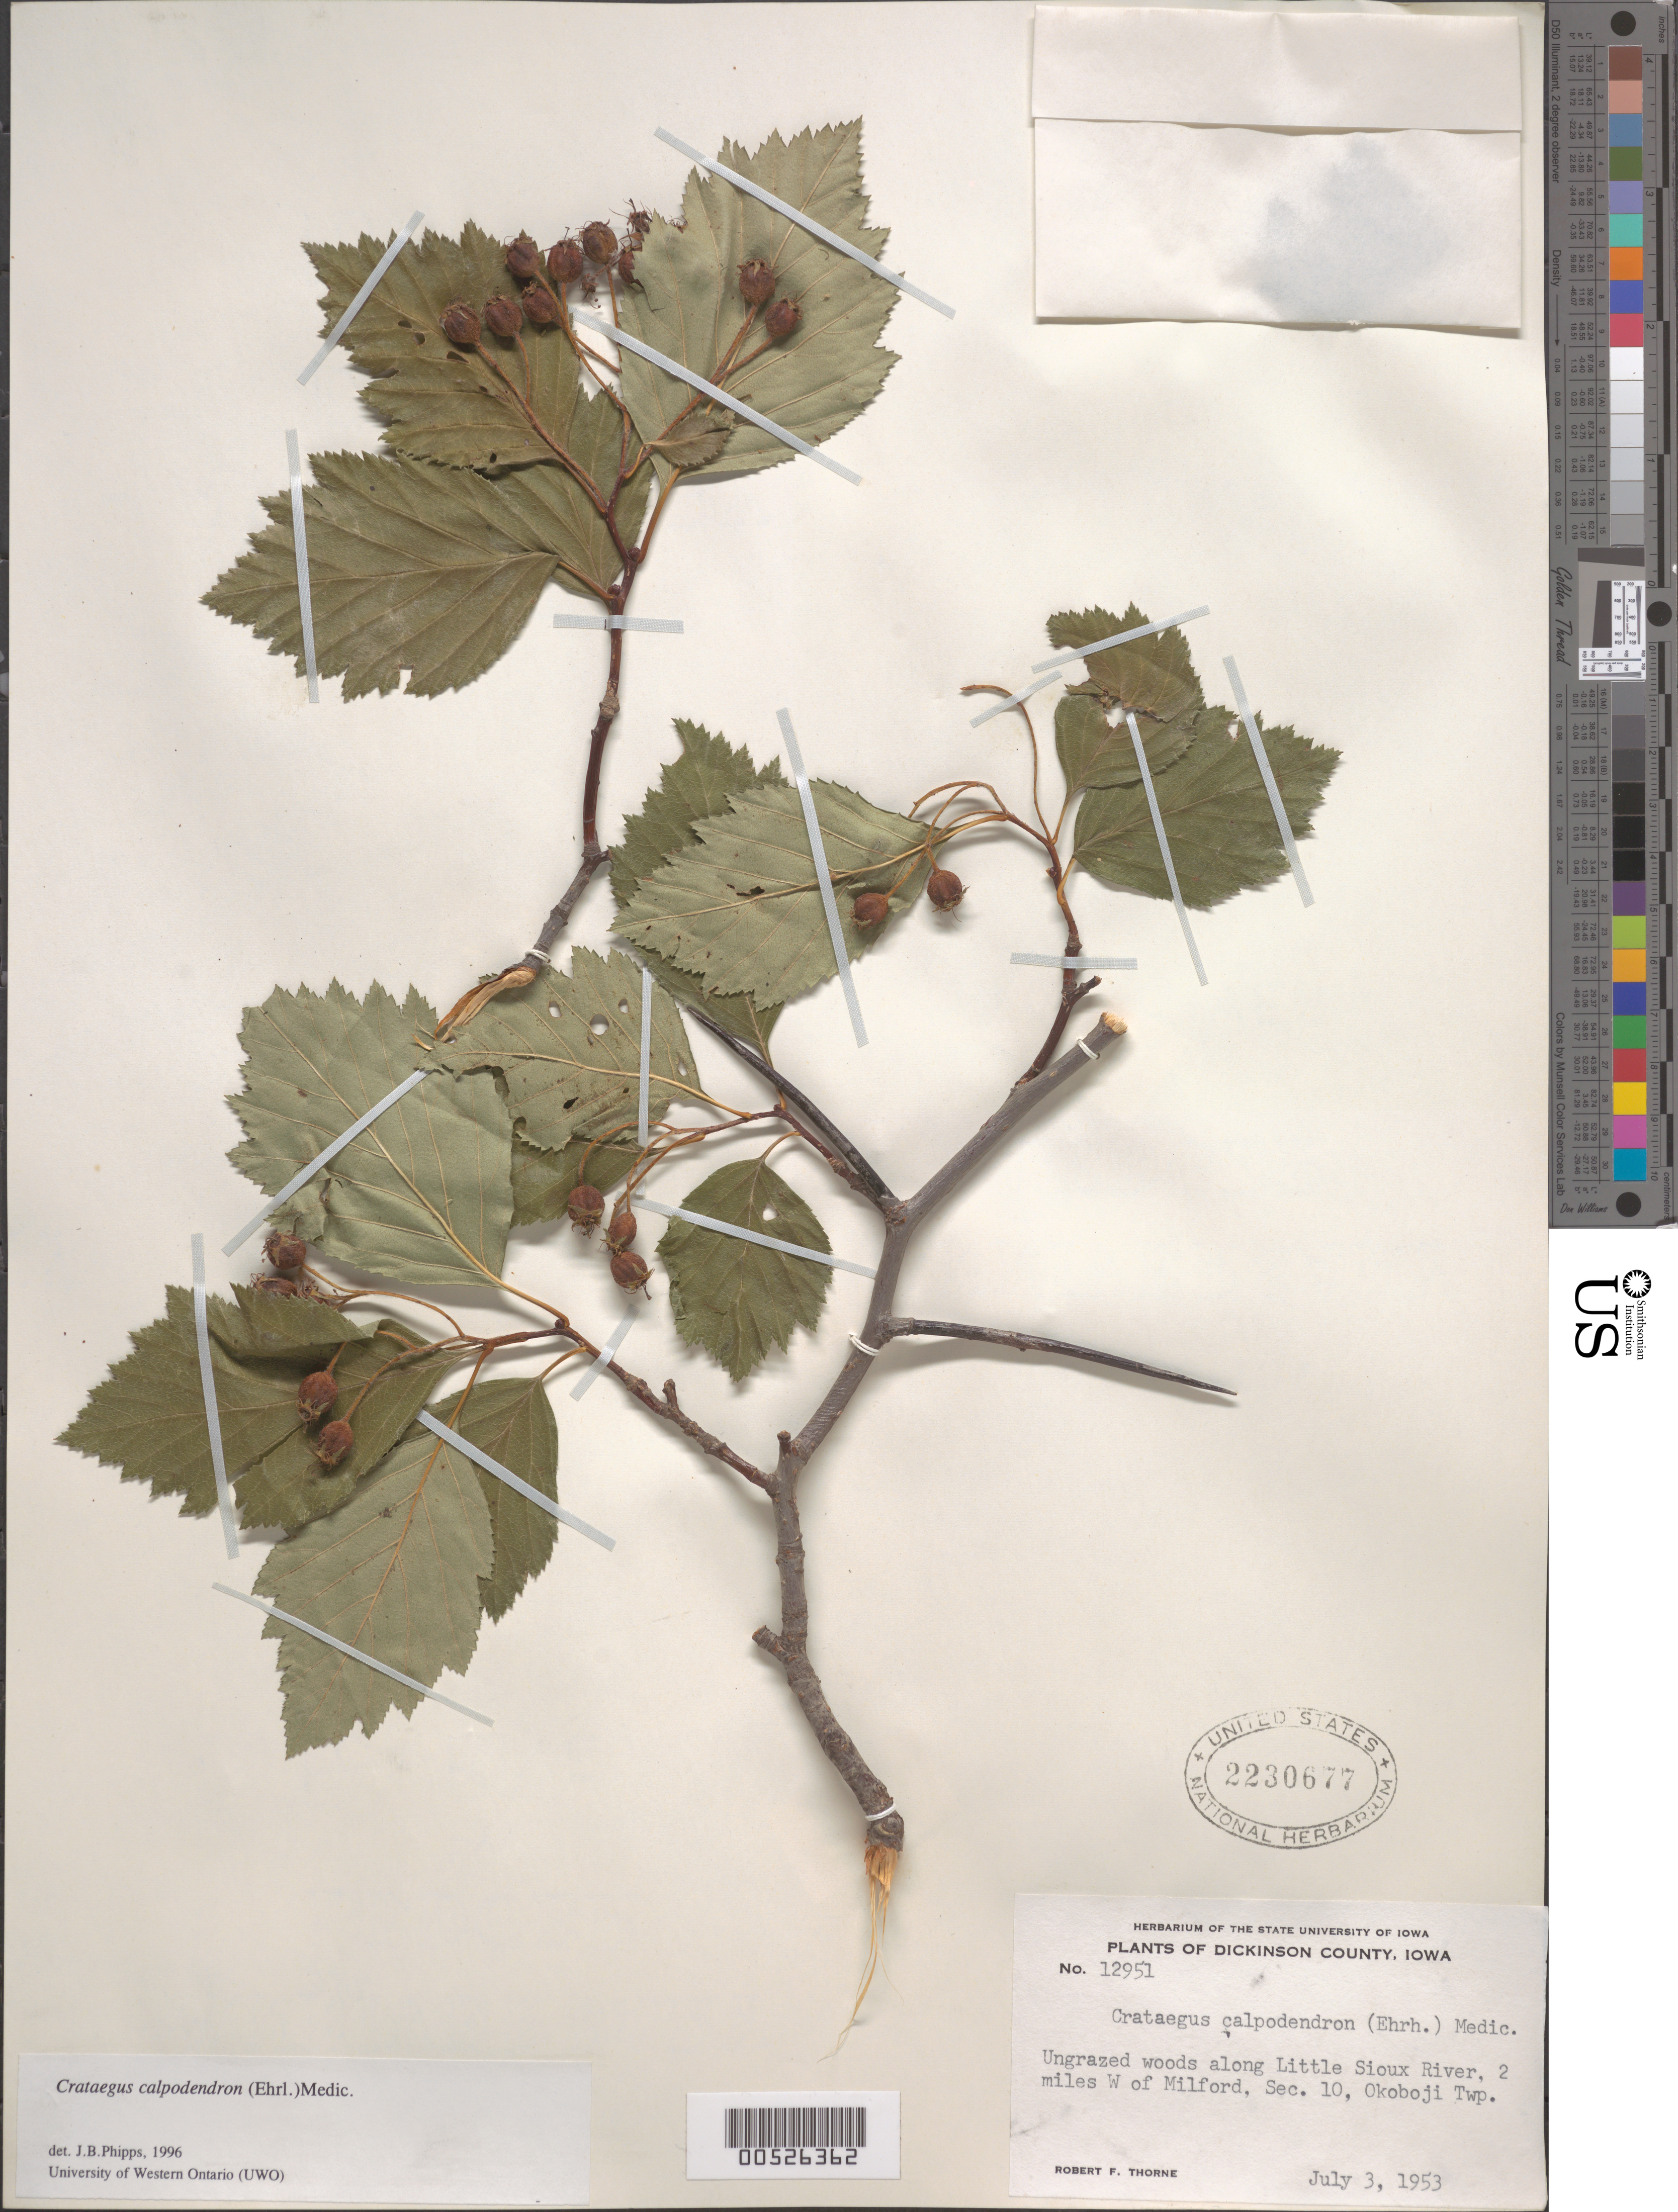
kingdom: Plantae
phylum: Tracheophyta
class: Magnoliopsida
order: Rosales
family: Rosaceae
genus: Crataegus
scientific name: Crataegus calpodendron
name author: (Ehrh.) Medik.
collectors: R. F. Thorne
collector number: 12951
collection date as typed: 03 Jul 1953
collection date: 1953-07-03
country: United States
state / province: Iowa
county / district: Dickinson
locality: Along Little Sioux River, 2 mi. W of Milford, Sec. 10., Okoboji Twp.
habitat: Ungrazed woods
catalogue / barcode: US 2230677